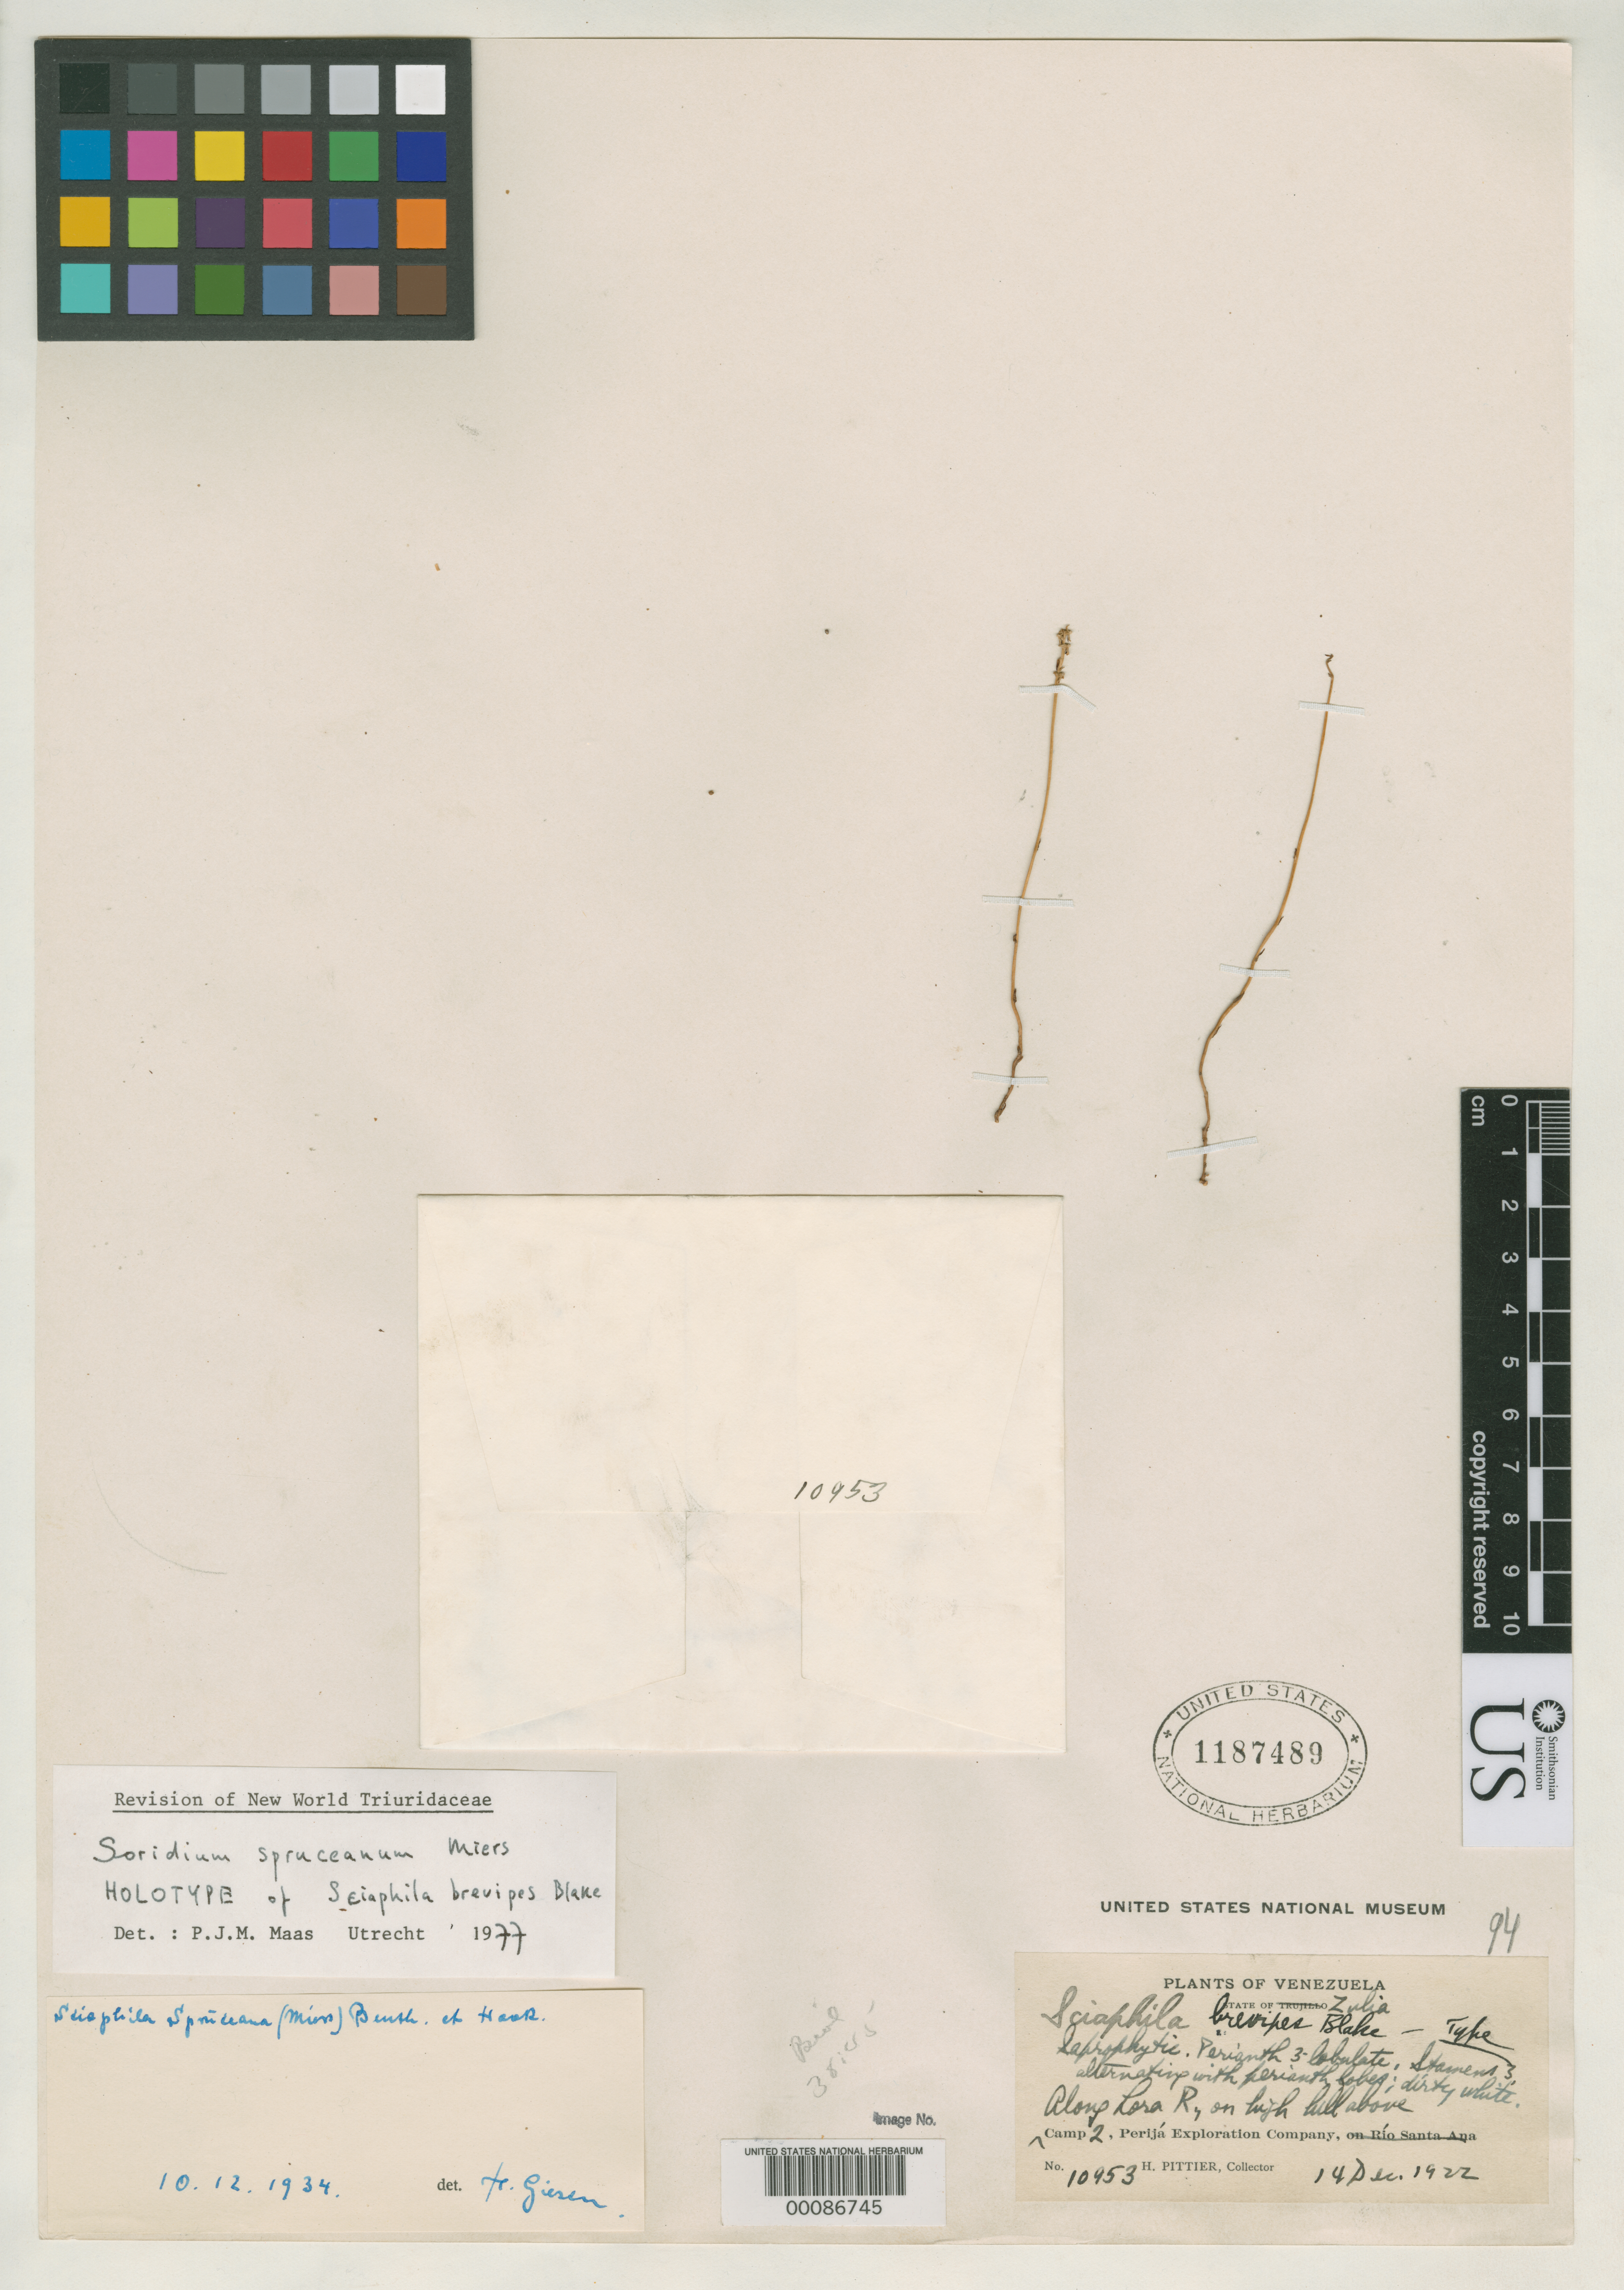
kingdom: Plantae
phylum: Tracheophyta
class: Liliopsida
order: Pandanales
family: Triuridaceae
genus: Sciaphila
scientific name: Sciaphila brevipes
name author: S.F. Blake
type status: Holotype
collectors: H. F. Pittier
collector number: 10953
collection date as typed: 14 Dec 1922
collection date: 1922-12-14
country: Venezuela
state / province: Zulia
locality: Along Lora River, above camp 2, Perija Exploration Co.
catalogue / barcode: US 1187489